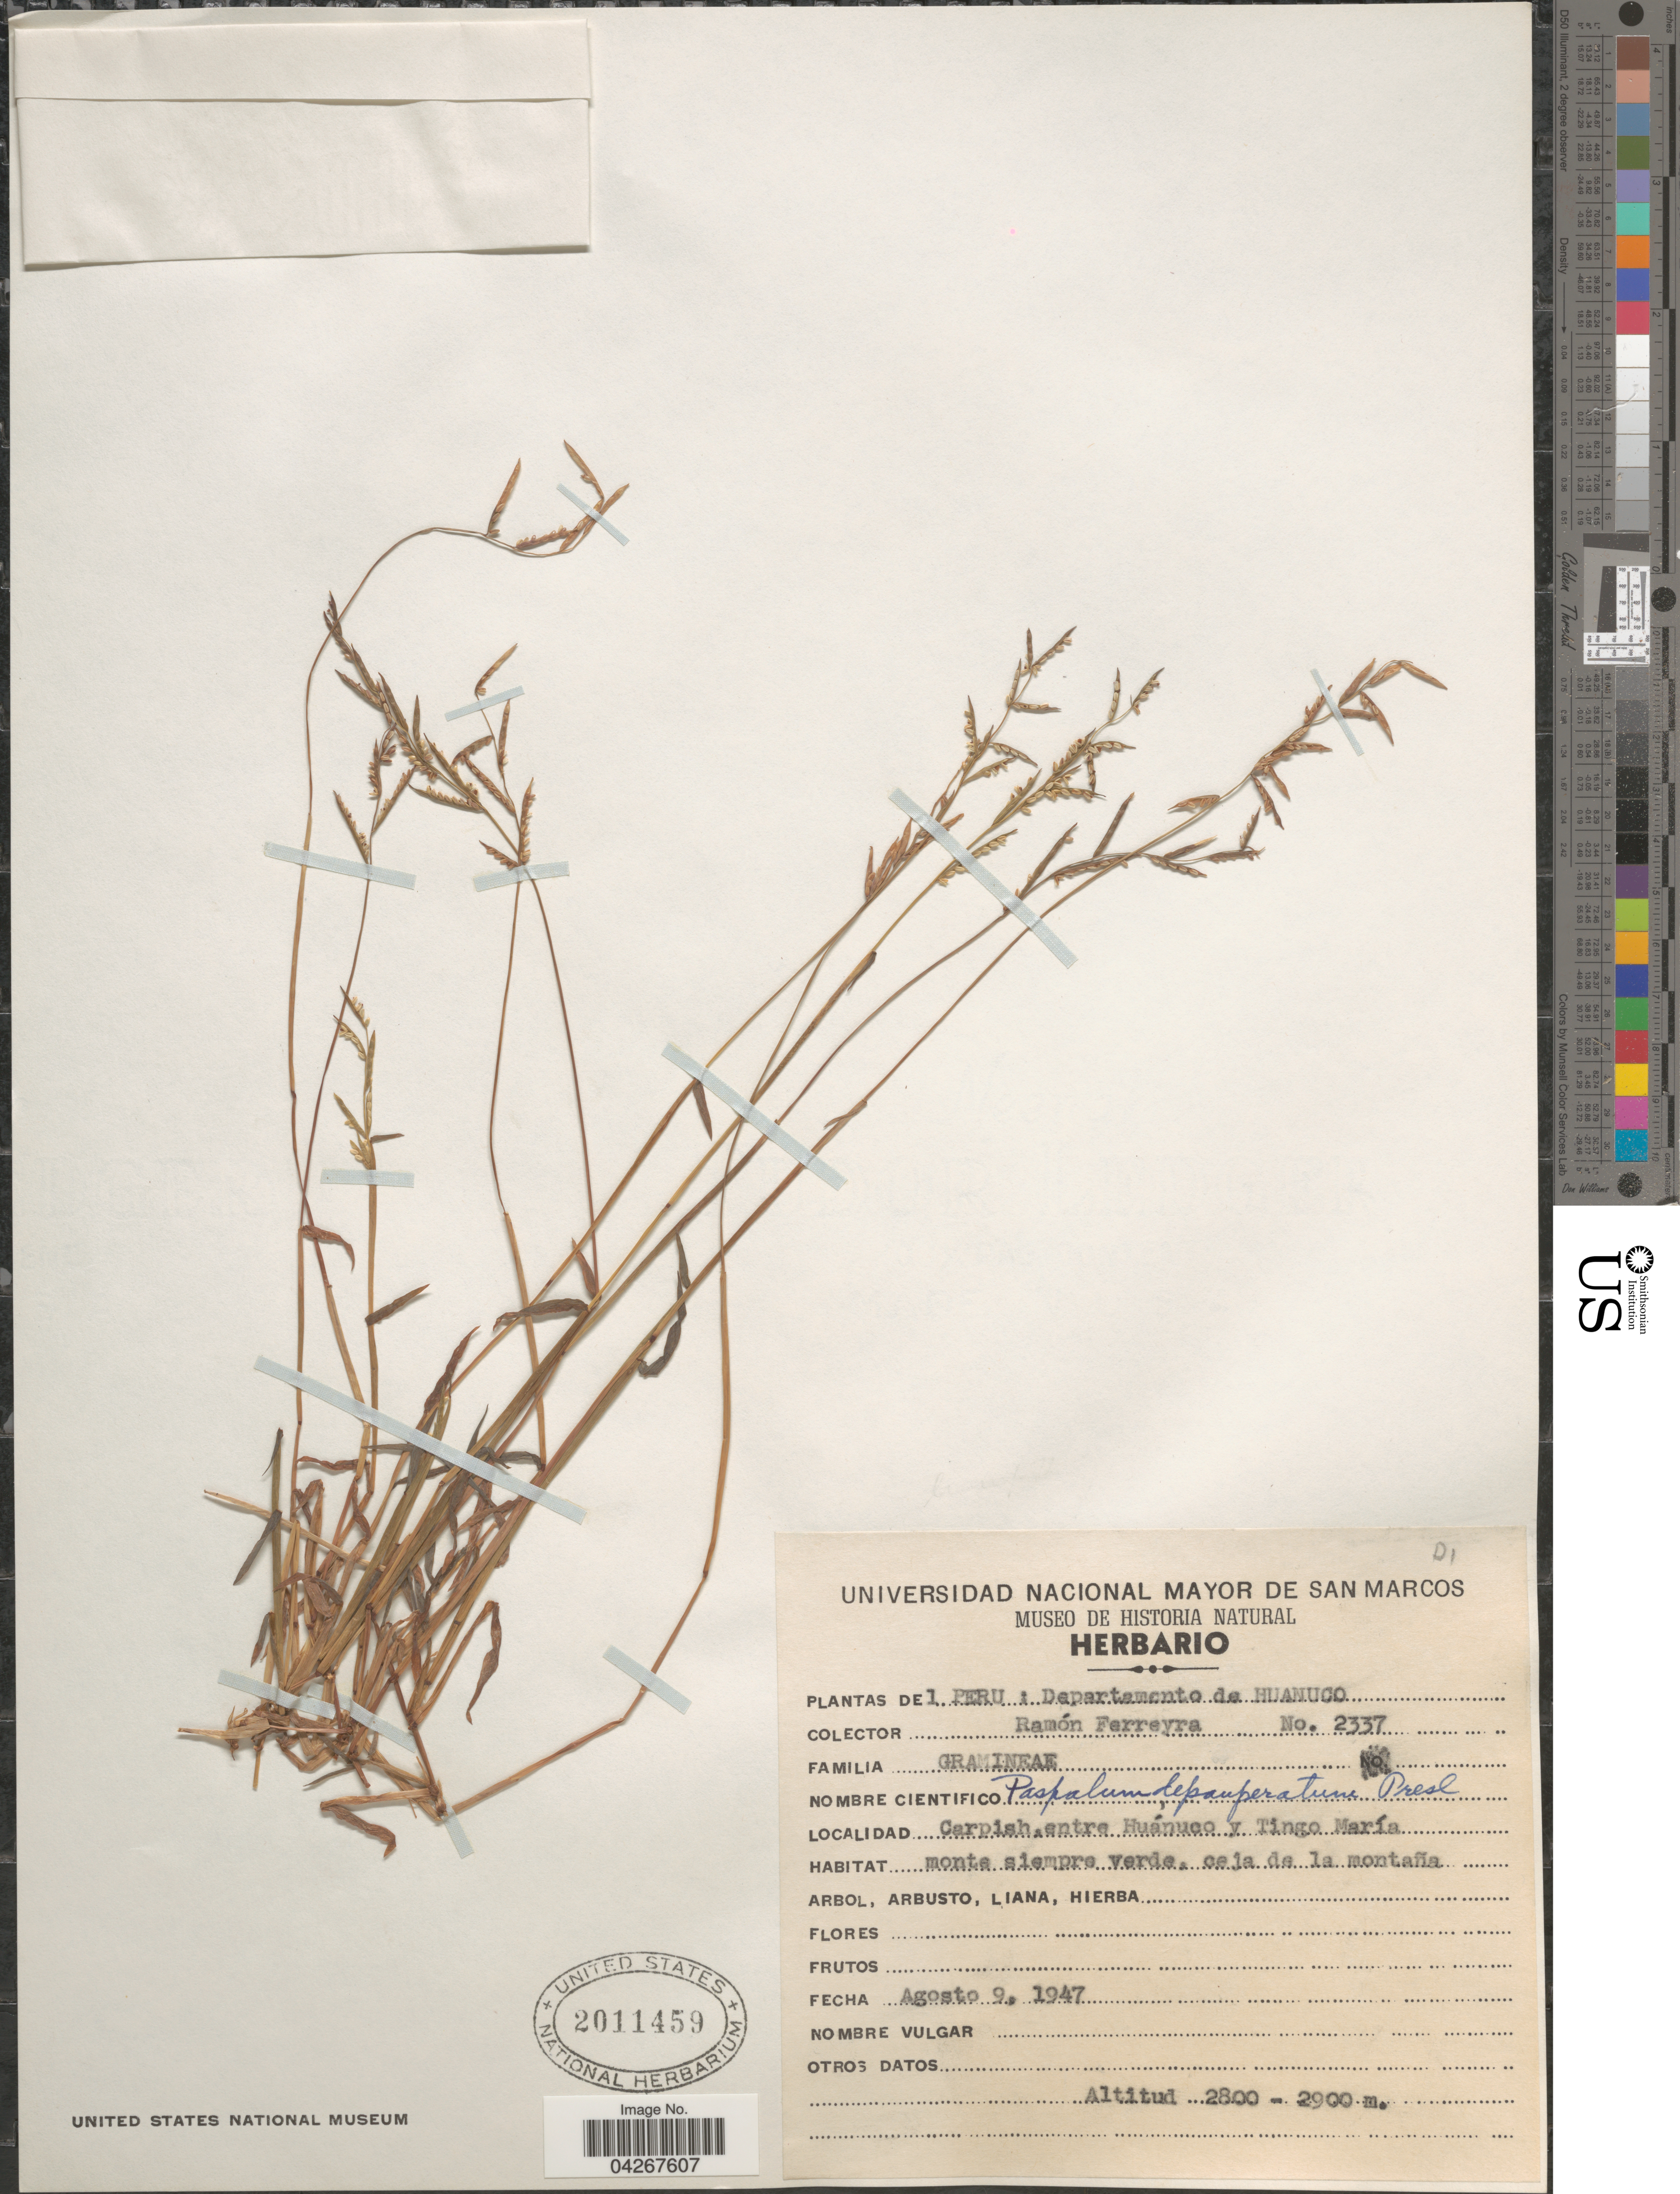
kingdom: Plantae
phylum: Tracheophyta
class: Liliopsida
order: Poales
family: Poaceae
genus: Paspalum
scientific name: Paspalum candidum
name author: (Humb. & Bonpl. ex Fleugge) Kunth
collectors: R. A. Ferreyra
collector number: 2337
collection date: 1947-08-09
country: Peru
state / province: Huánuco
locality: Departamento de Huanuco. Carpish, entre Huánuco y Tingo María. Monte siempre verde, ceja de la montaña.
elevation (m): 2800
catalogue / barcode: US 2011459